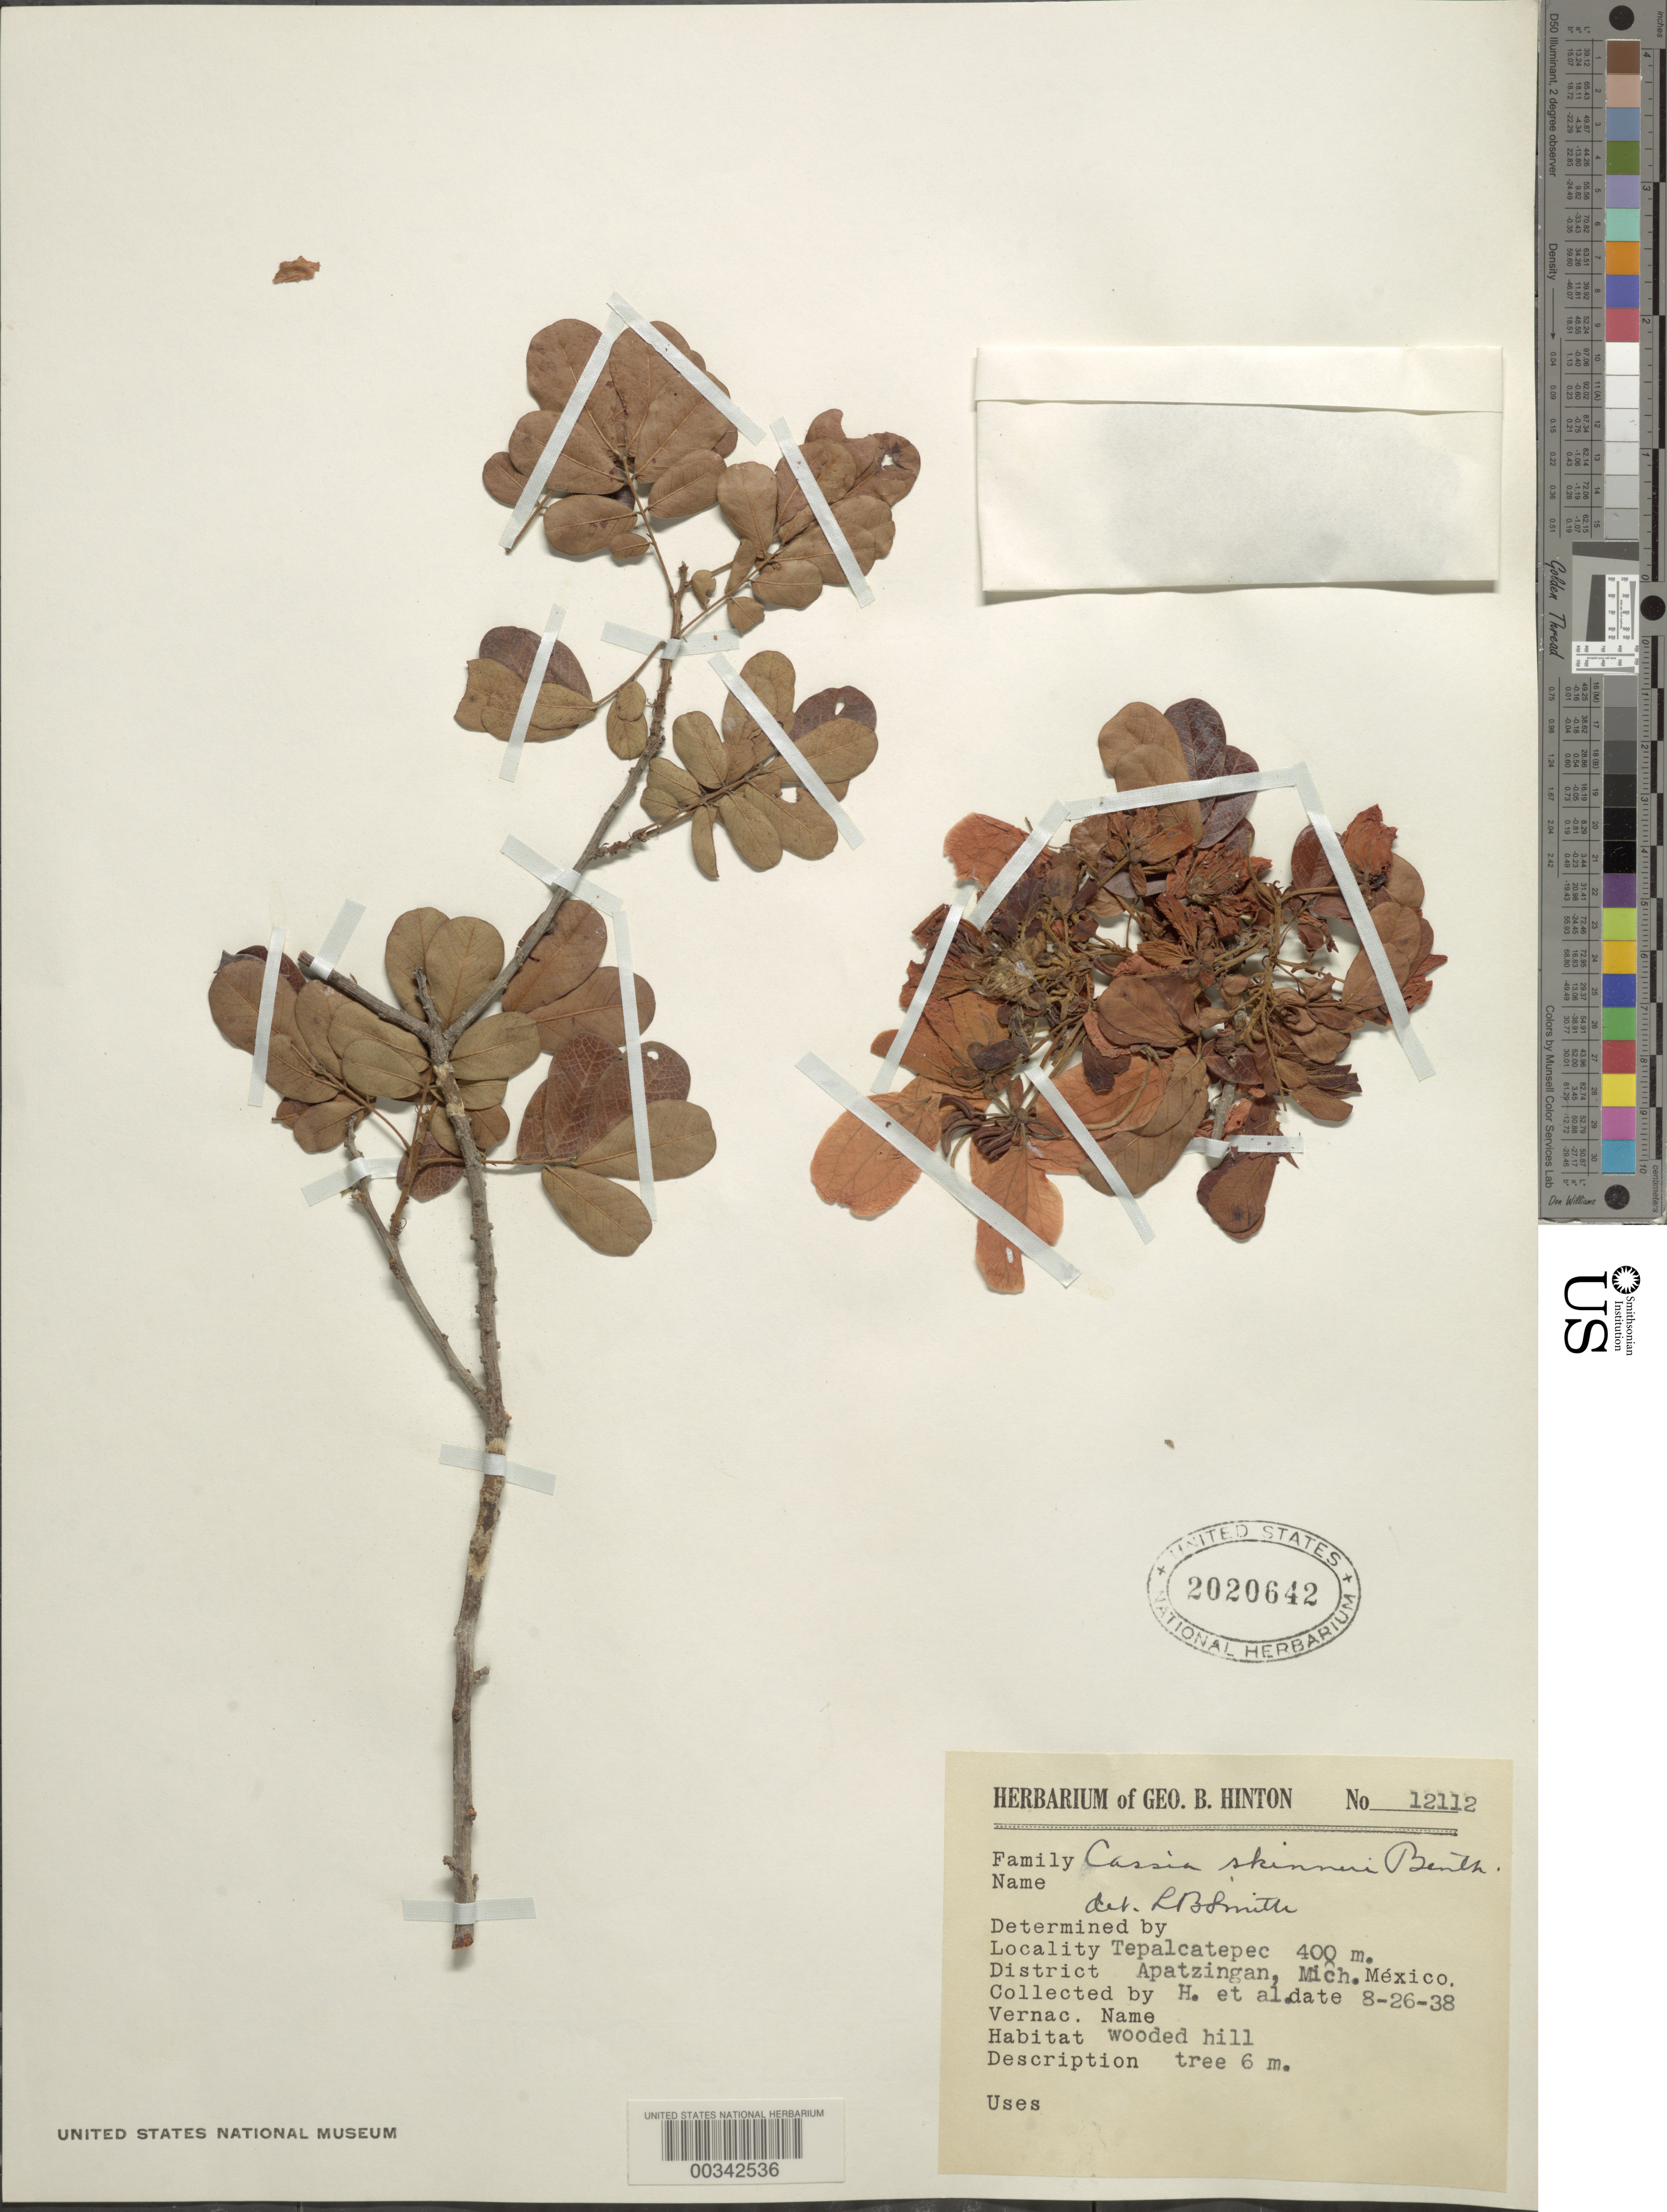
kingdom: Plantae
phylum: Tracheophyta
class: Magnoliopsida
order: Fabales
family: Fabaceae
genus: Senna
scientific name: Senna skinneri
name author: (Benth.) H.S. Irwin & Barneby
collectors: G. B. Hinton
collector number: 12112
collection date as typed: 26 Aug 1938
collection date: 1938-08-26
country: Mexico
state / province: Michoacán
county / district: Apatzingán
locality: Tepalcatepec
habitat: Wooded hill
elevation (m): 400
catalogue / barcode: US 2020642